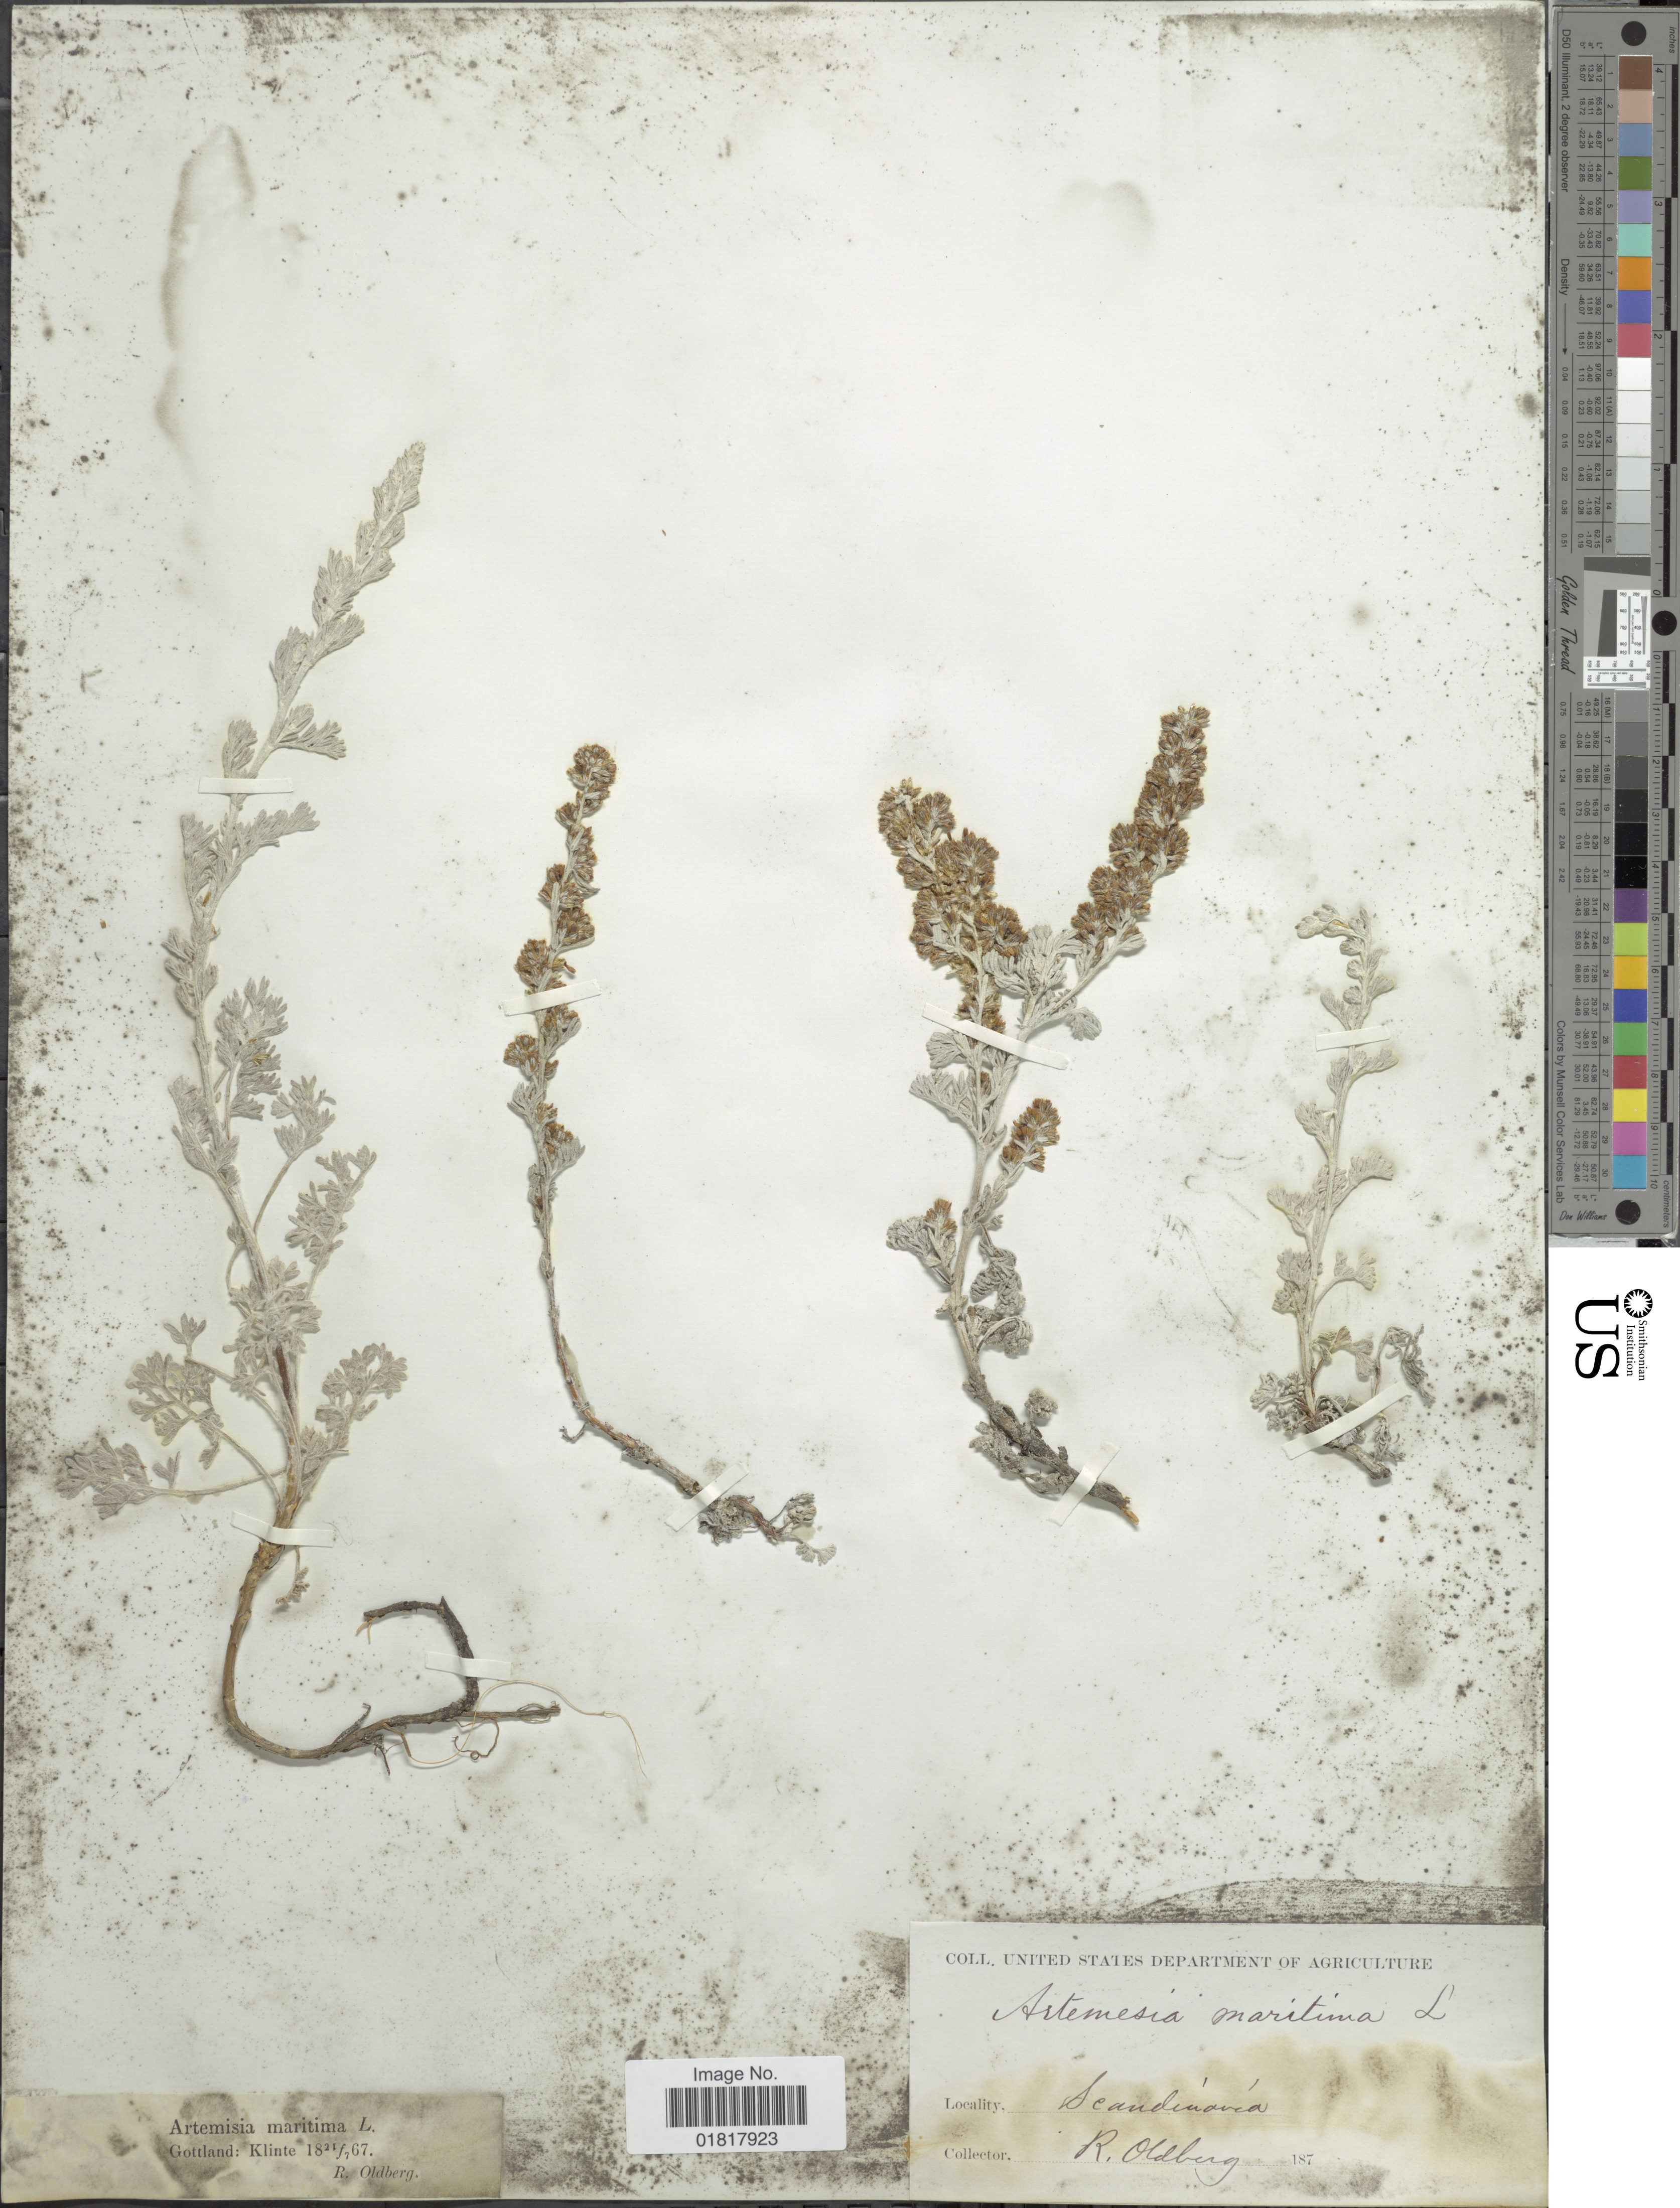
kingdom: Plantae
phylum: Tracheophyta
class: Magnoliopsida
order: Asterales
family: Asteraceae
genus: Artemisia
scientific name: Artemisia maritima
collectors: R. Oldberg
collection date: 1821/1867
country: Sweden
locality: Scandinacia, Gottland: Klinte